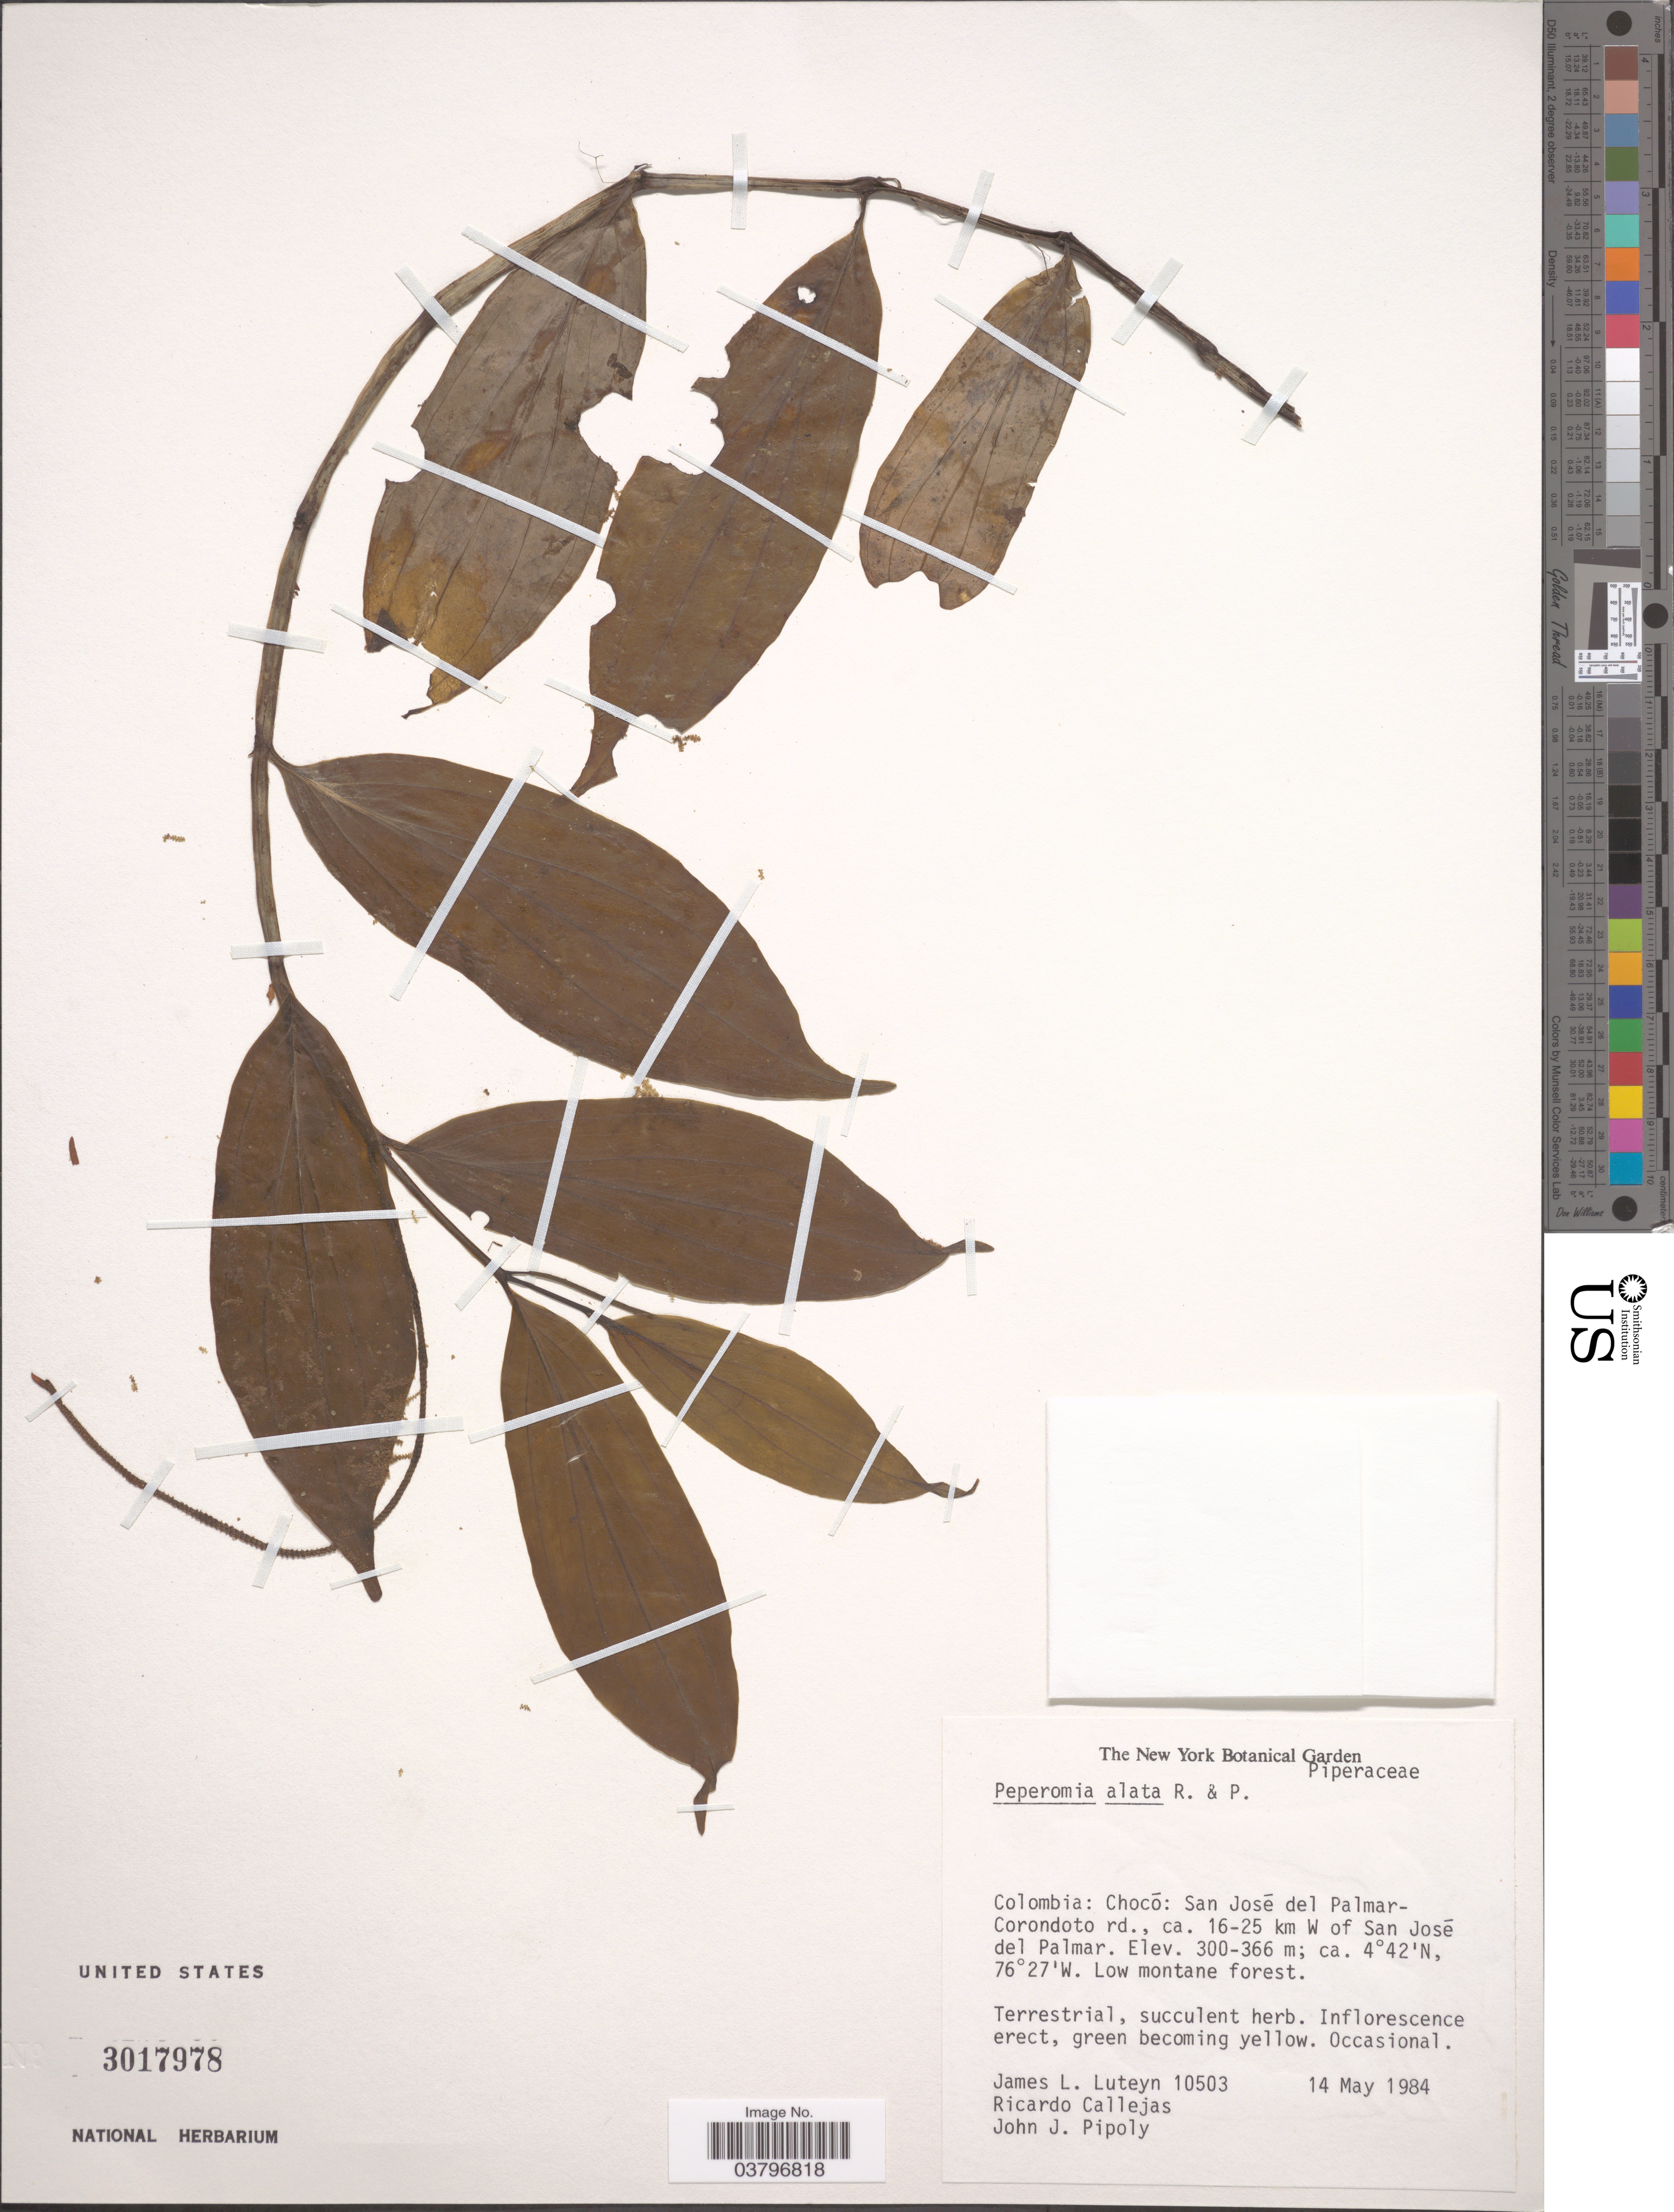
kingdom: Plantae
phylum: Tracheophyta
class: Magnoliopsida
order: Piperales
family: Piperaceae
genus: Peperomia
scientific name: Peperomia crispipetiola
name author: Trel.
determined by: Jiménez, José Estaban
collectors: J. Luteyn, R. Callejas & J. J. Pipoly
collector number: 10503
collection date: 1984-05-14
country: Colombia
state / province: Chocó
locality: San José del Palmar-Corondoto rd., ca. 16-25 km W of San José del Palmar.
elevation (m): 300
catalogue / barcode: US 3017978